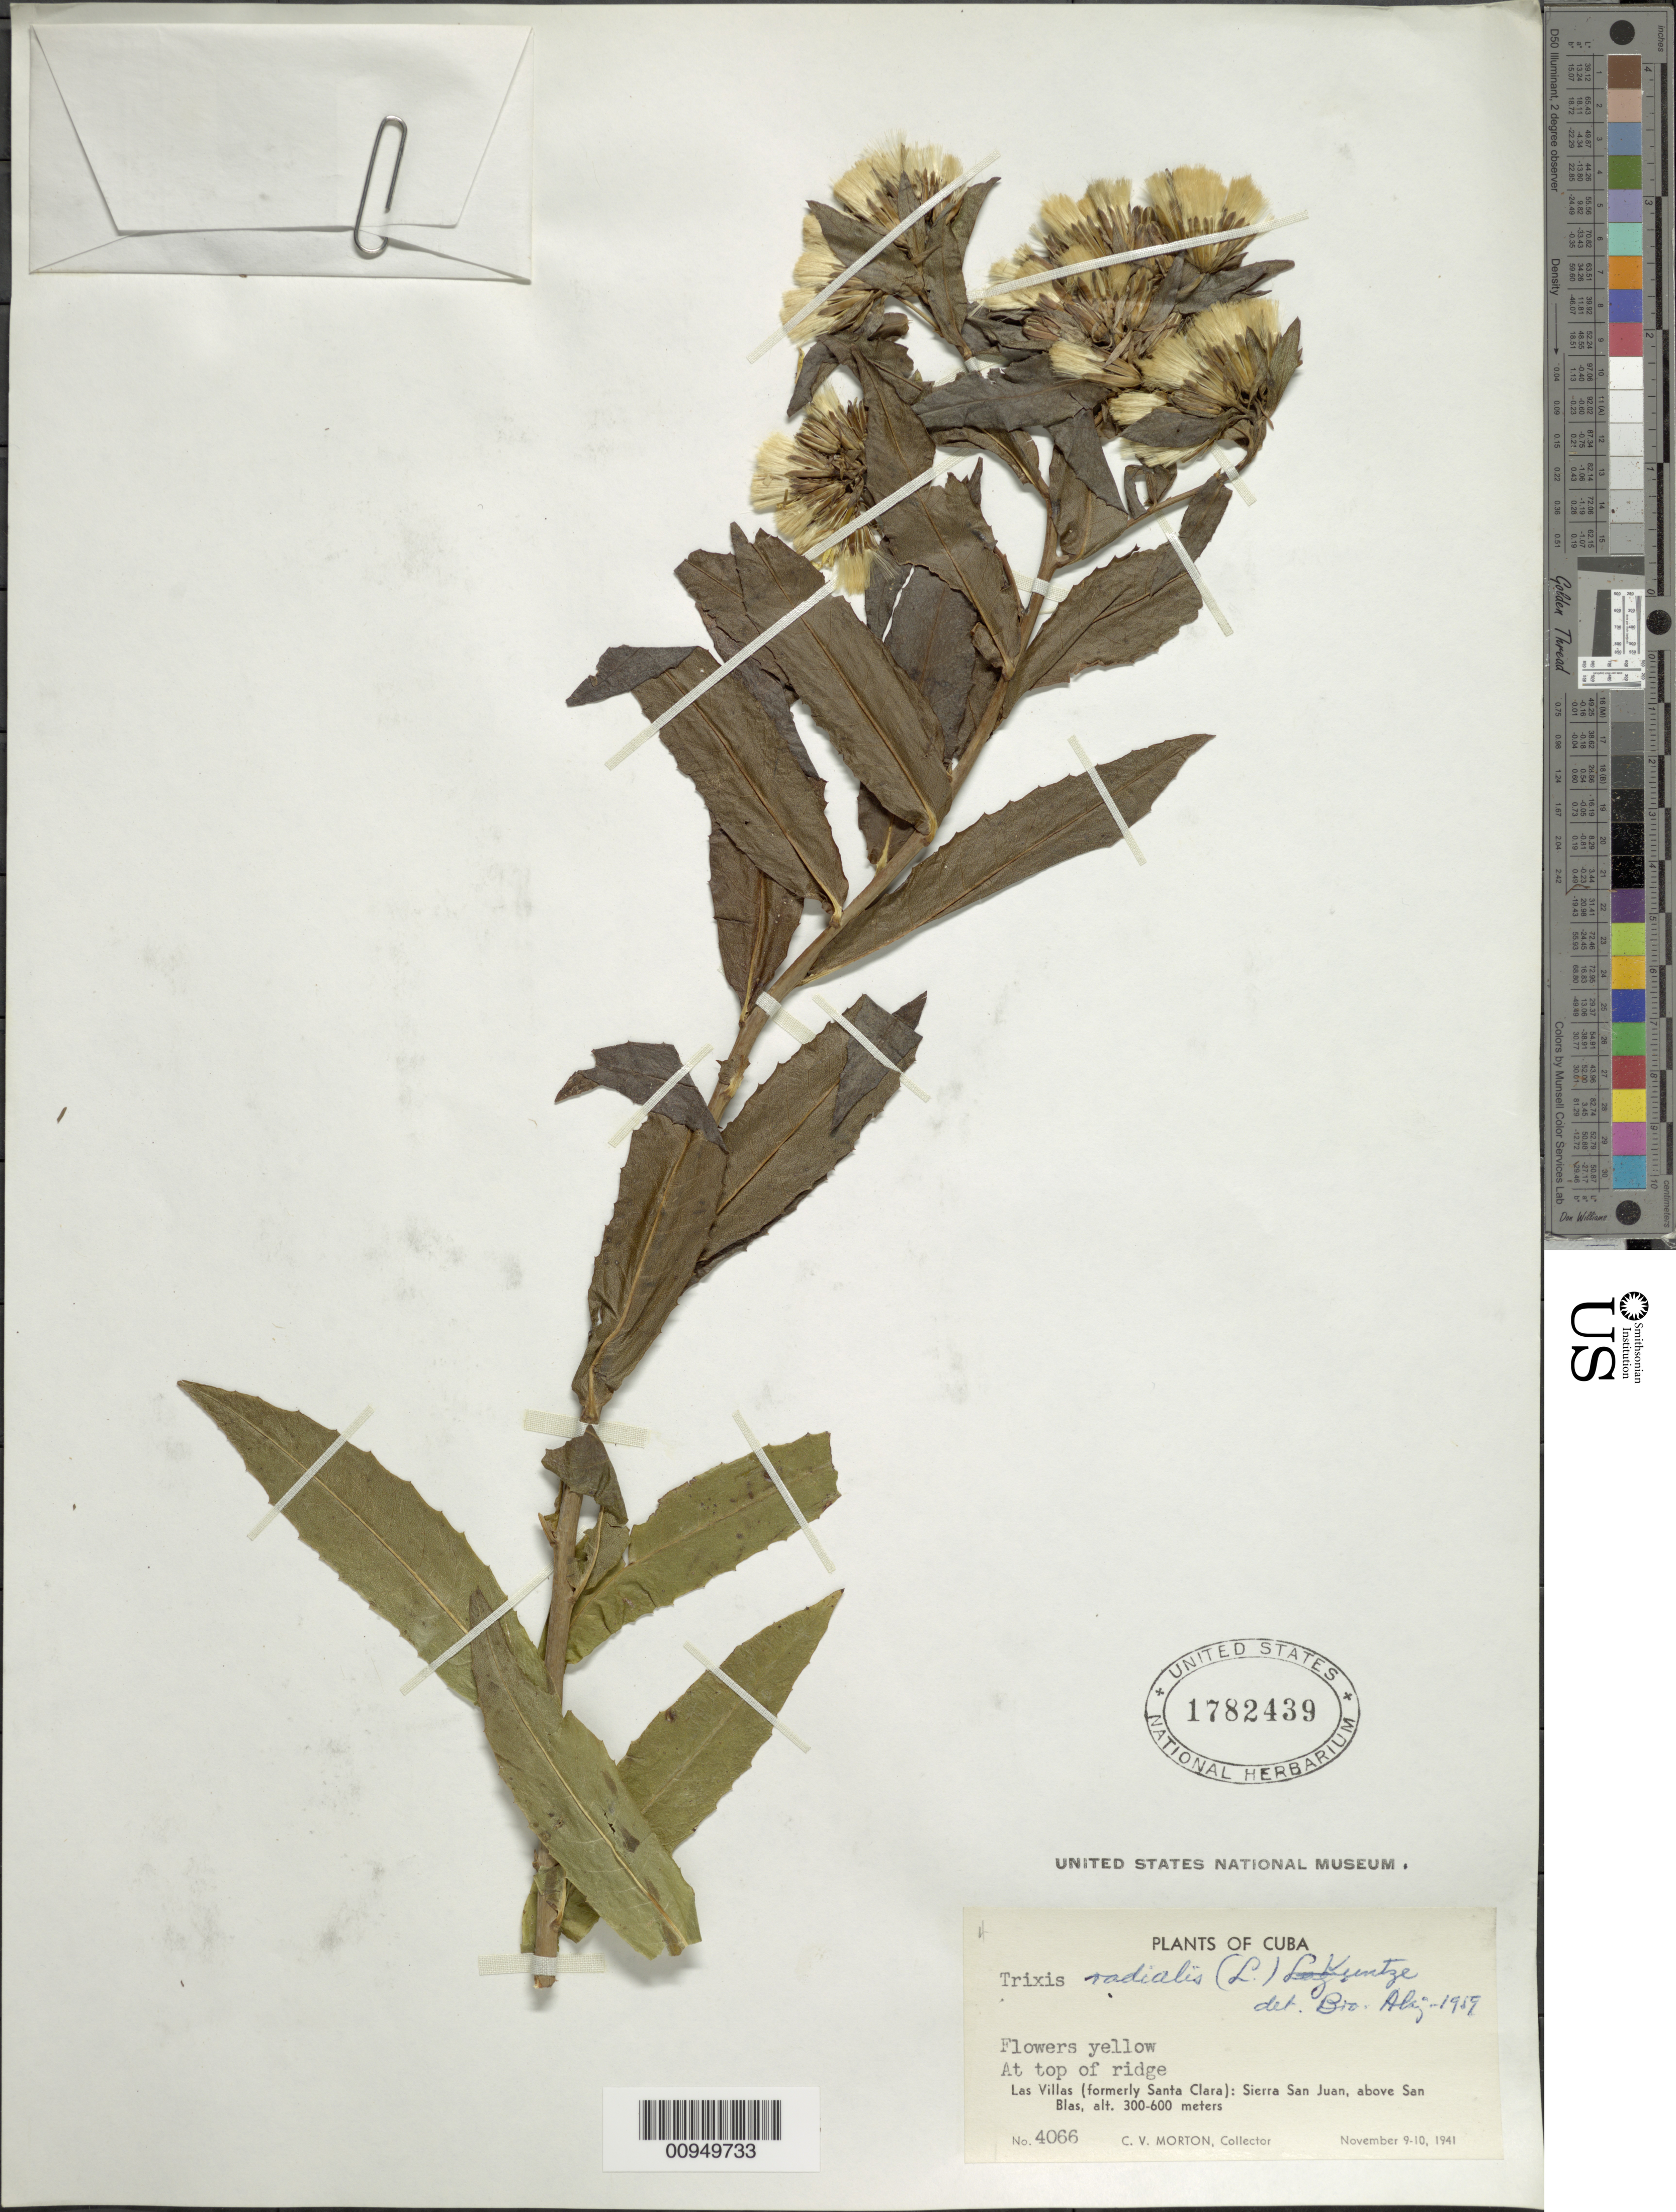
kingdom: Plantae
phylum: Tracheophyta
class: Magnoliopsida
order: Asterales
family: Asteraceae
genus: Trixis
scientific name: Trixis inula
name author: Crantz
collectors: C. V. Morton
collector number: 4066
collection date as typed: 09 Nov 1941 to 10 Nov 1941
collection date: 1941-11-09/1941-11-10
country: Cuba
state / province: Las Villas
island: Cuba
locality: Sierra San Juan, above San Blas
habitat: At top of ridge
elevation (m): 300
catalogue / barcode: US 1782439